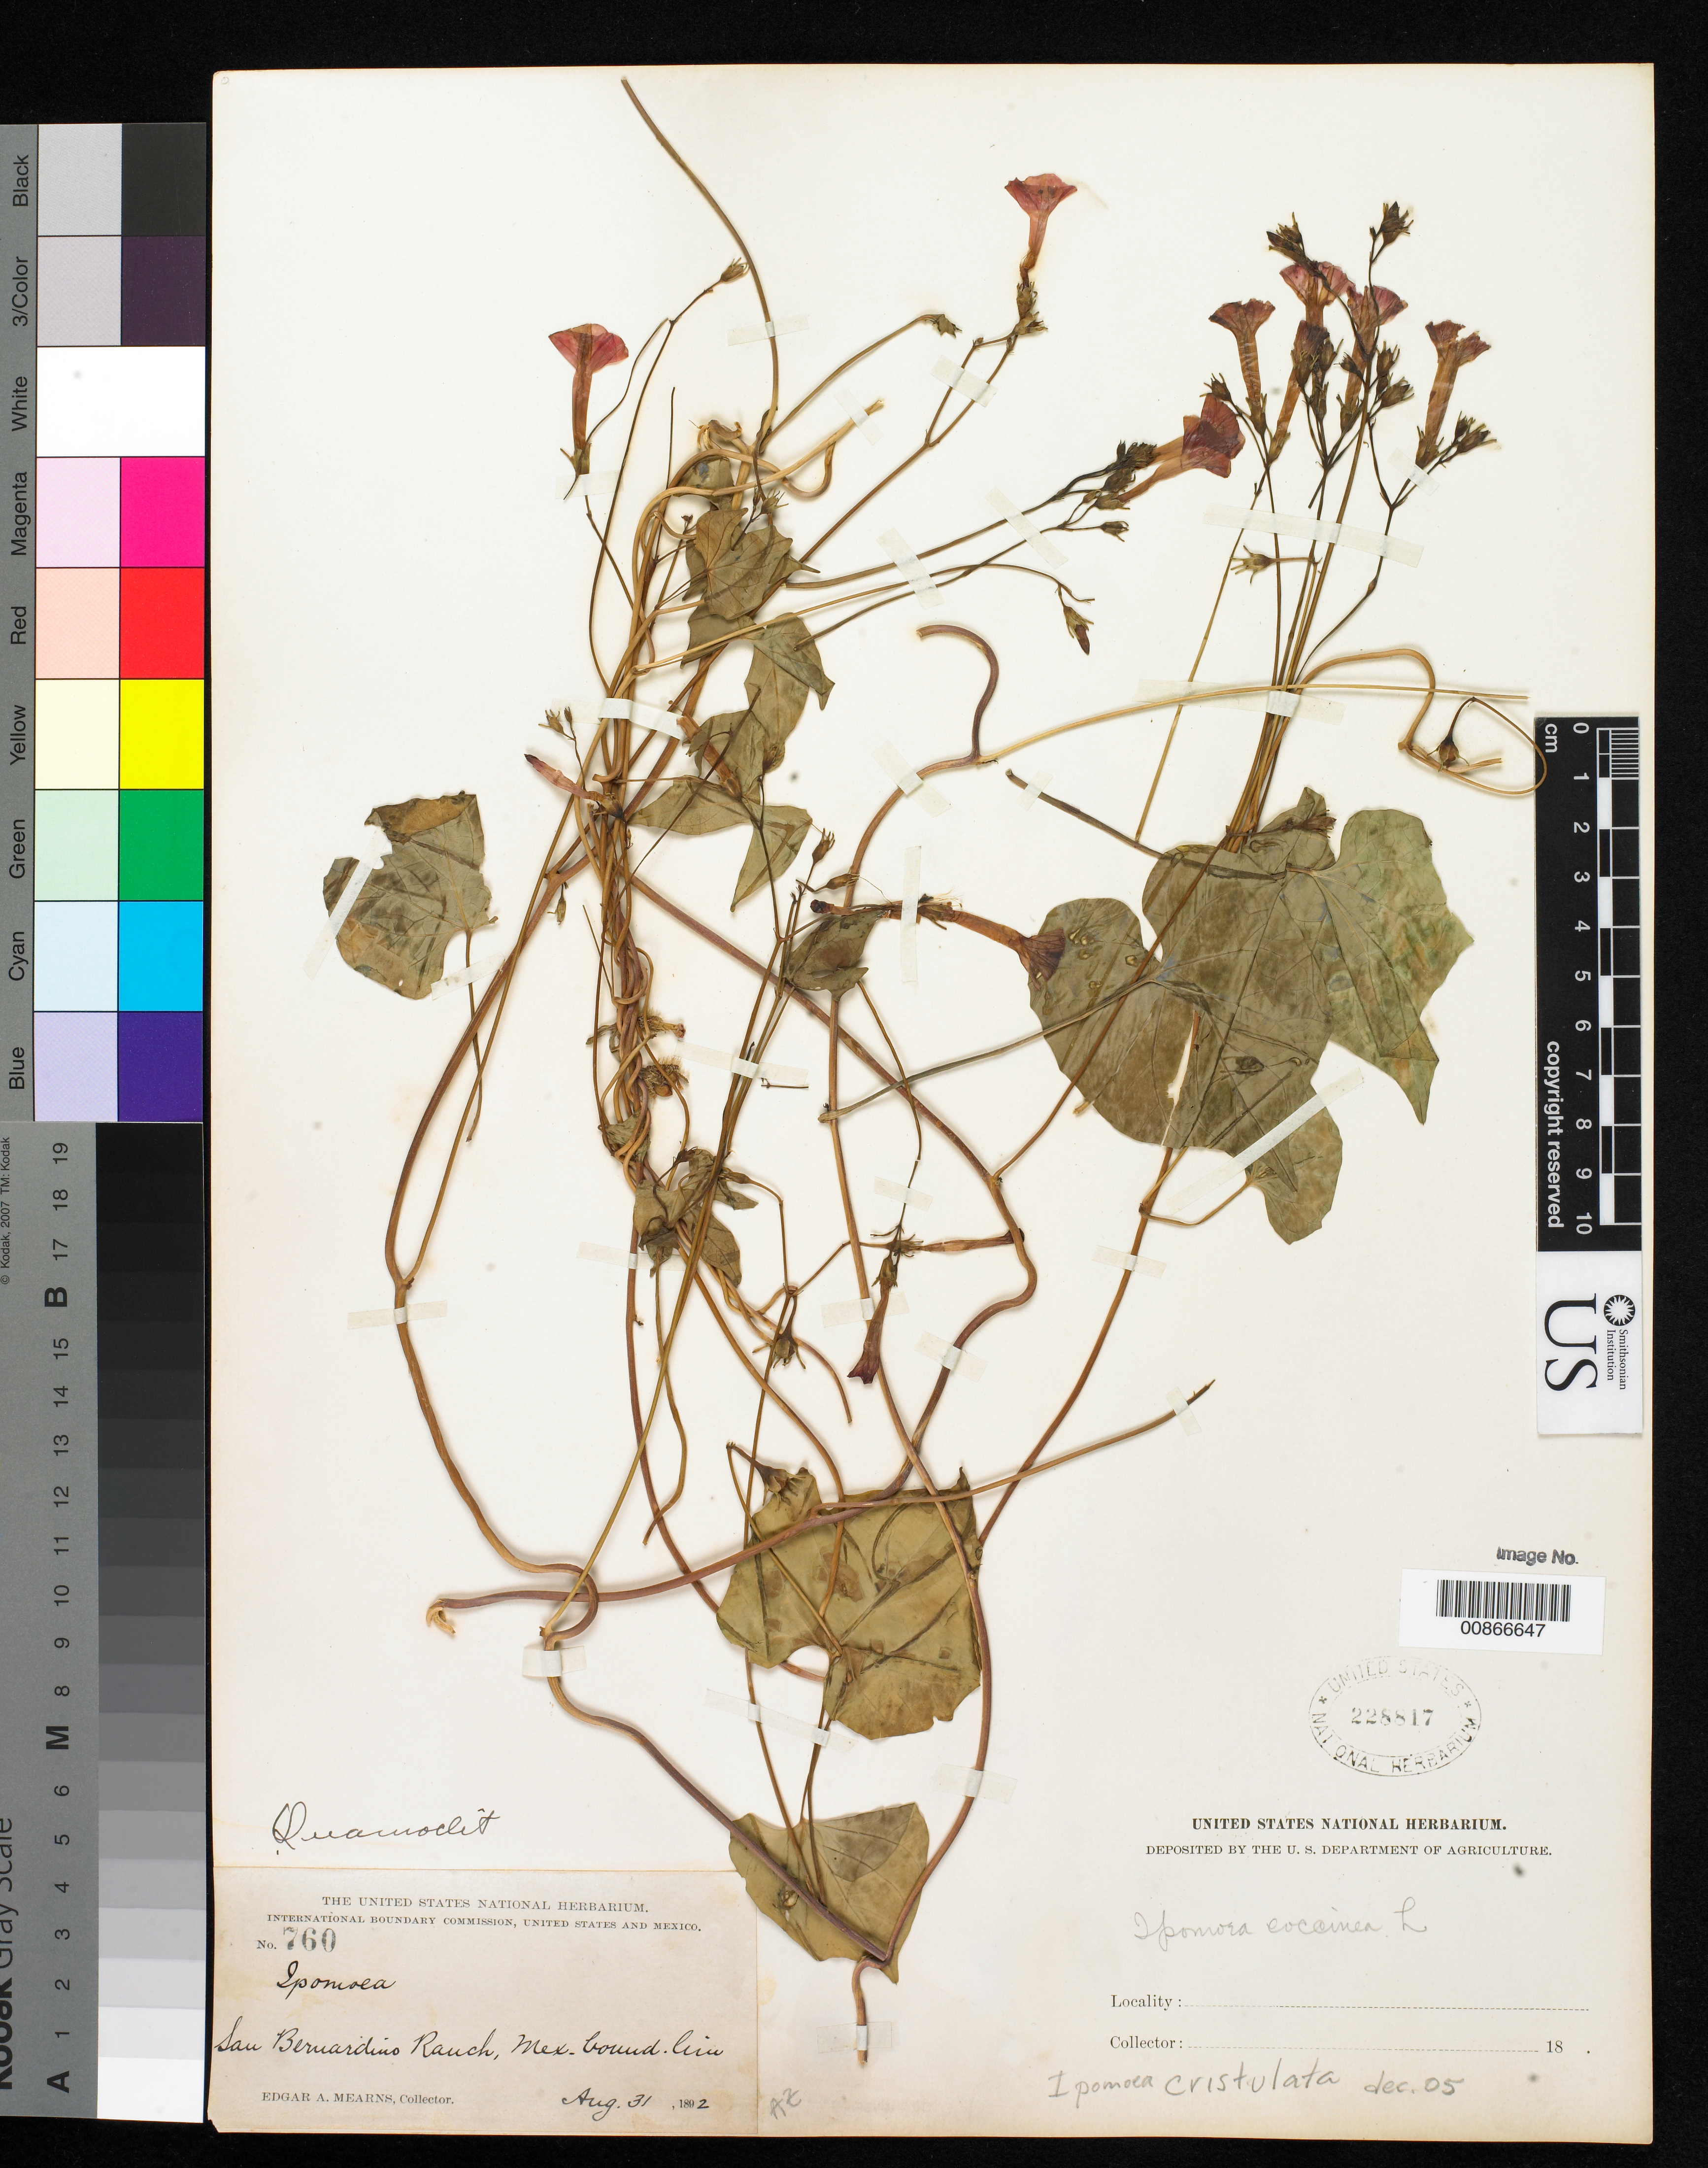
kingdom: Plantae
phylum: Tracheophyta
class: Magnoliopsida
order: Solanales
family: Convolvulaceae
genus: Ipomoea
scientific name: Ipomoea cristulata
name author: Hallier f.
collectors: E. A. Mearns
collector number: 760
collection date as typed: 31 Aug 1892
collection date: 1892-08-31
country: United States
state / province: Arizona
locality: San Bernardino Ranch. Mexican Boundary Line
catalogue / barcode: US 228817